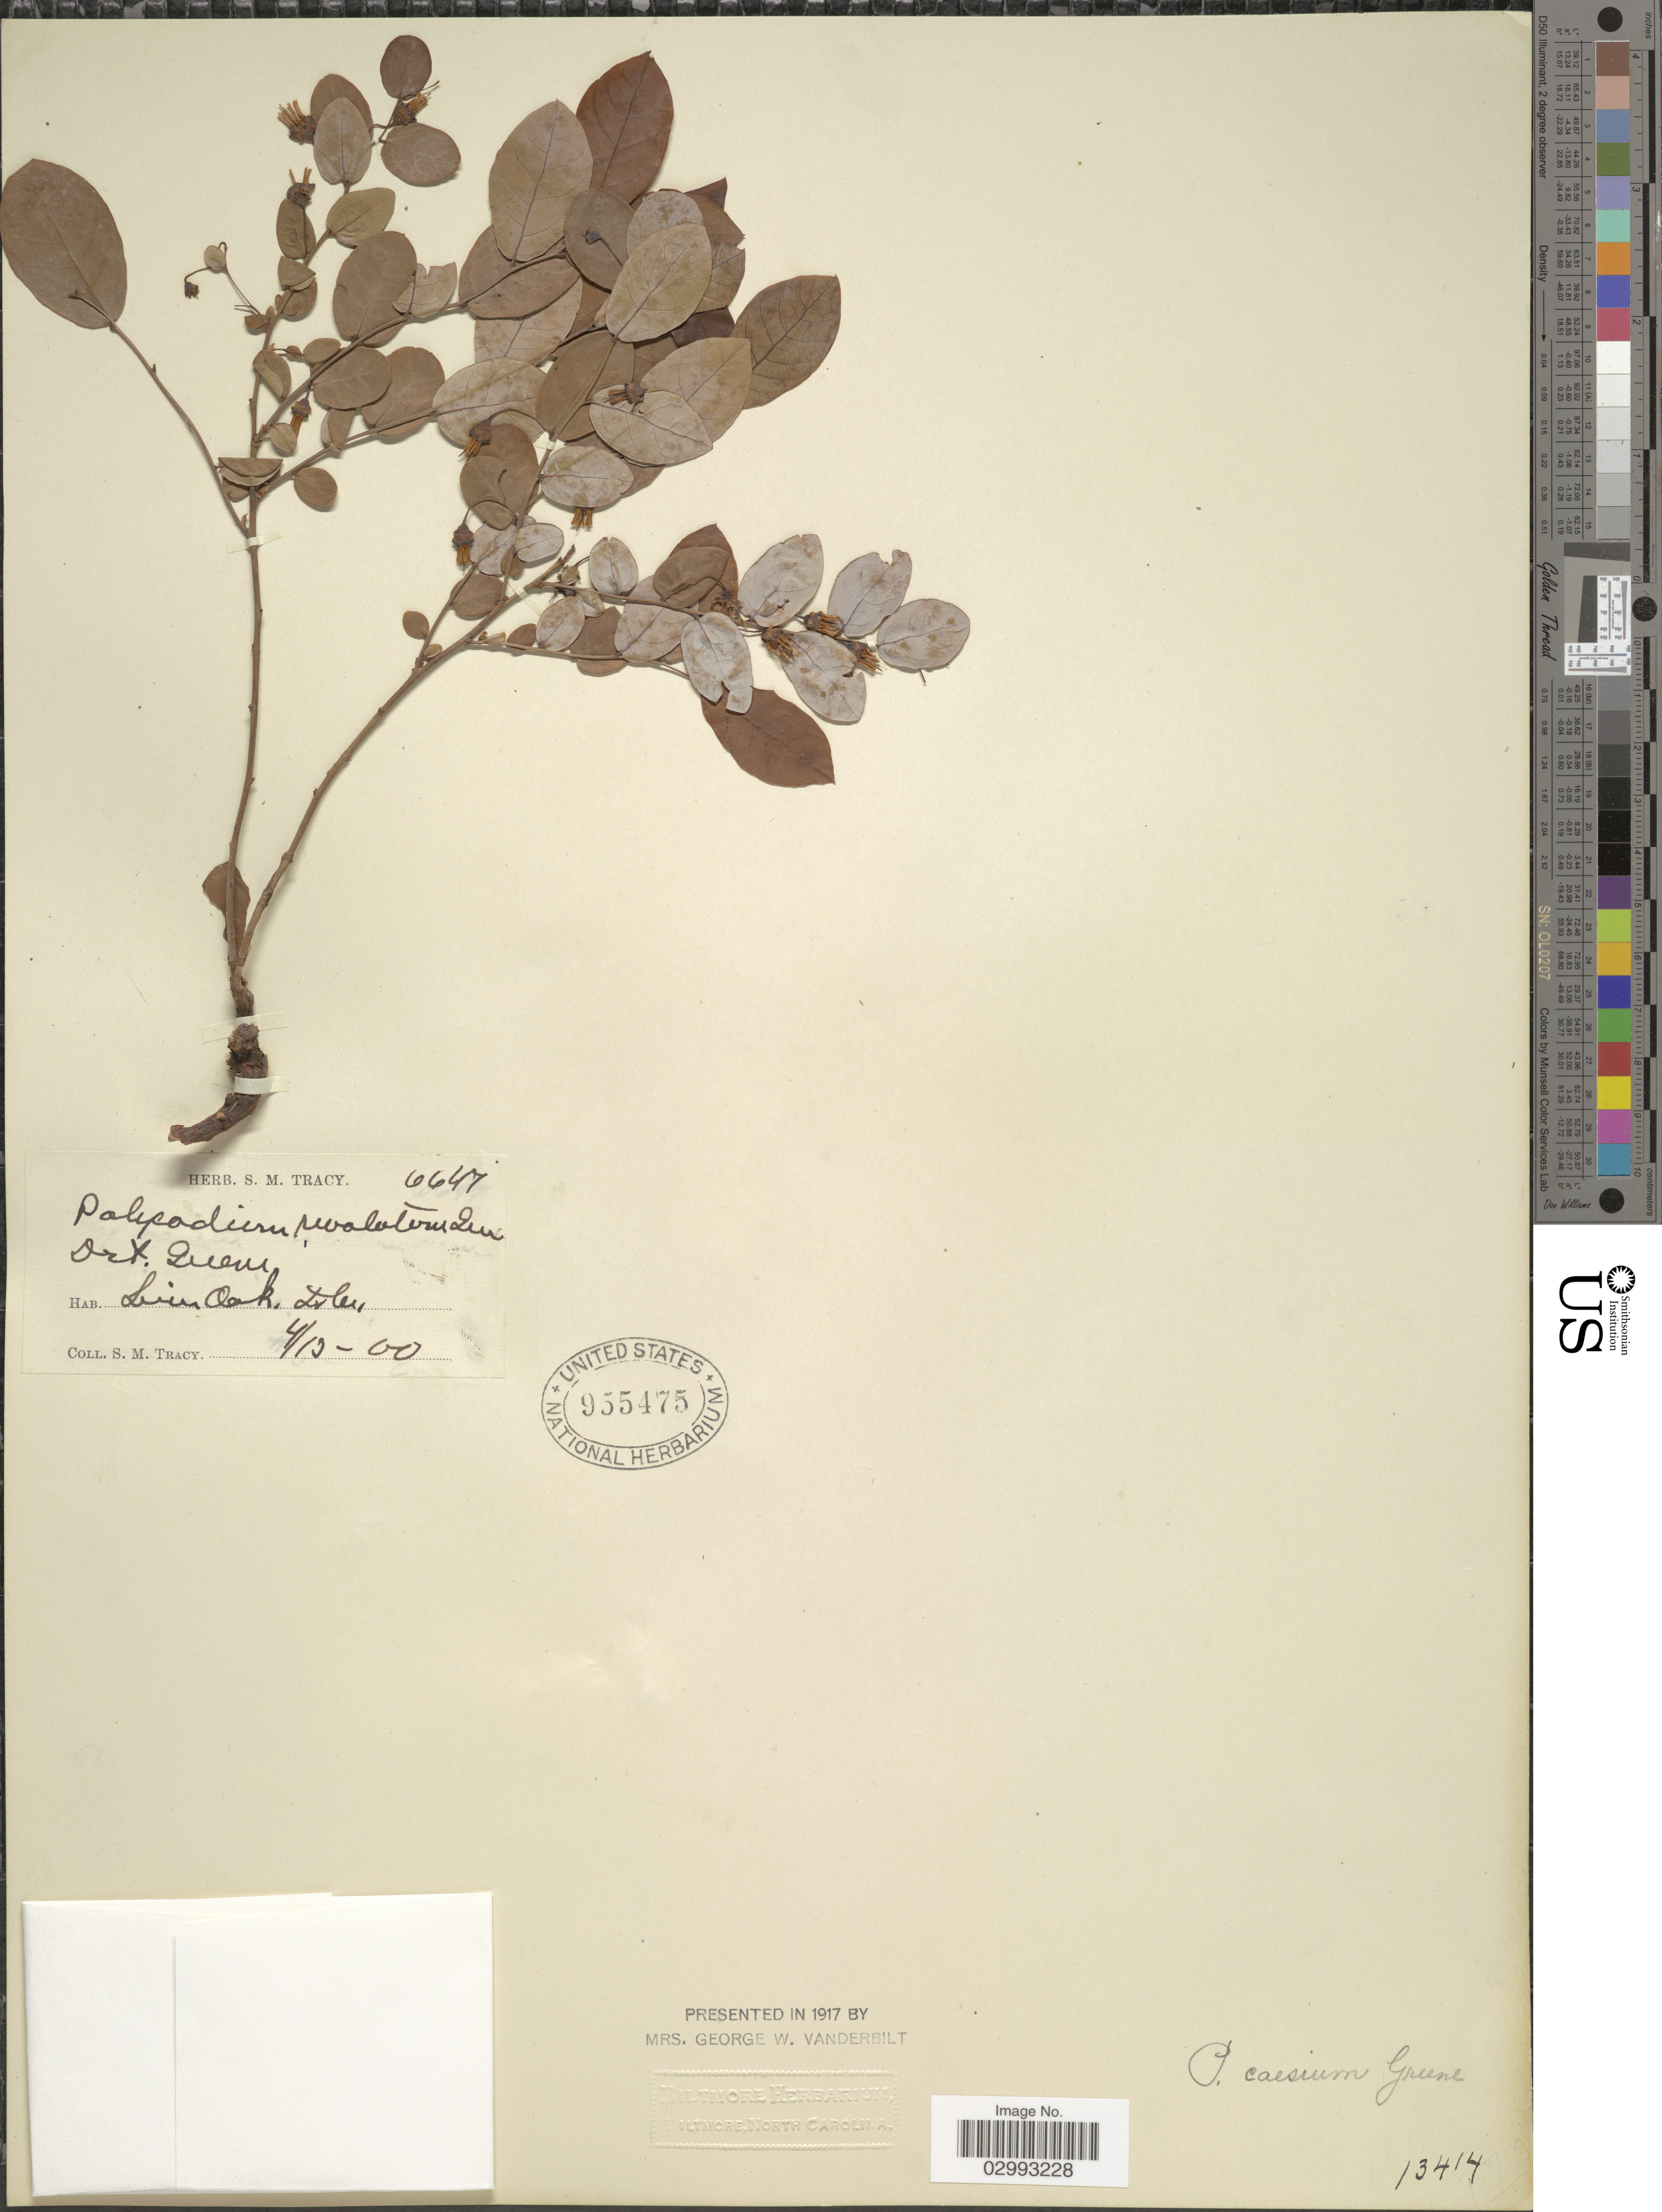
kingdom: Plantae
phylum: Tracheophyta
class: Magnoliopsida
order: Ericales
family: Ericaceae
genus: Polycodium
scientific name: Polycodium revolutum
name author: (Greene) Greene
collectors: S. M. Tracy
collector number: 6647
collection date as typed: Transcribed d/m/y: 13/4/0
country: United States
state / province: Florida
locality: Live Oak.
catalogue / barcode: US 955475